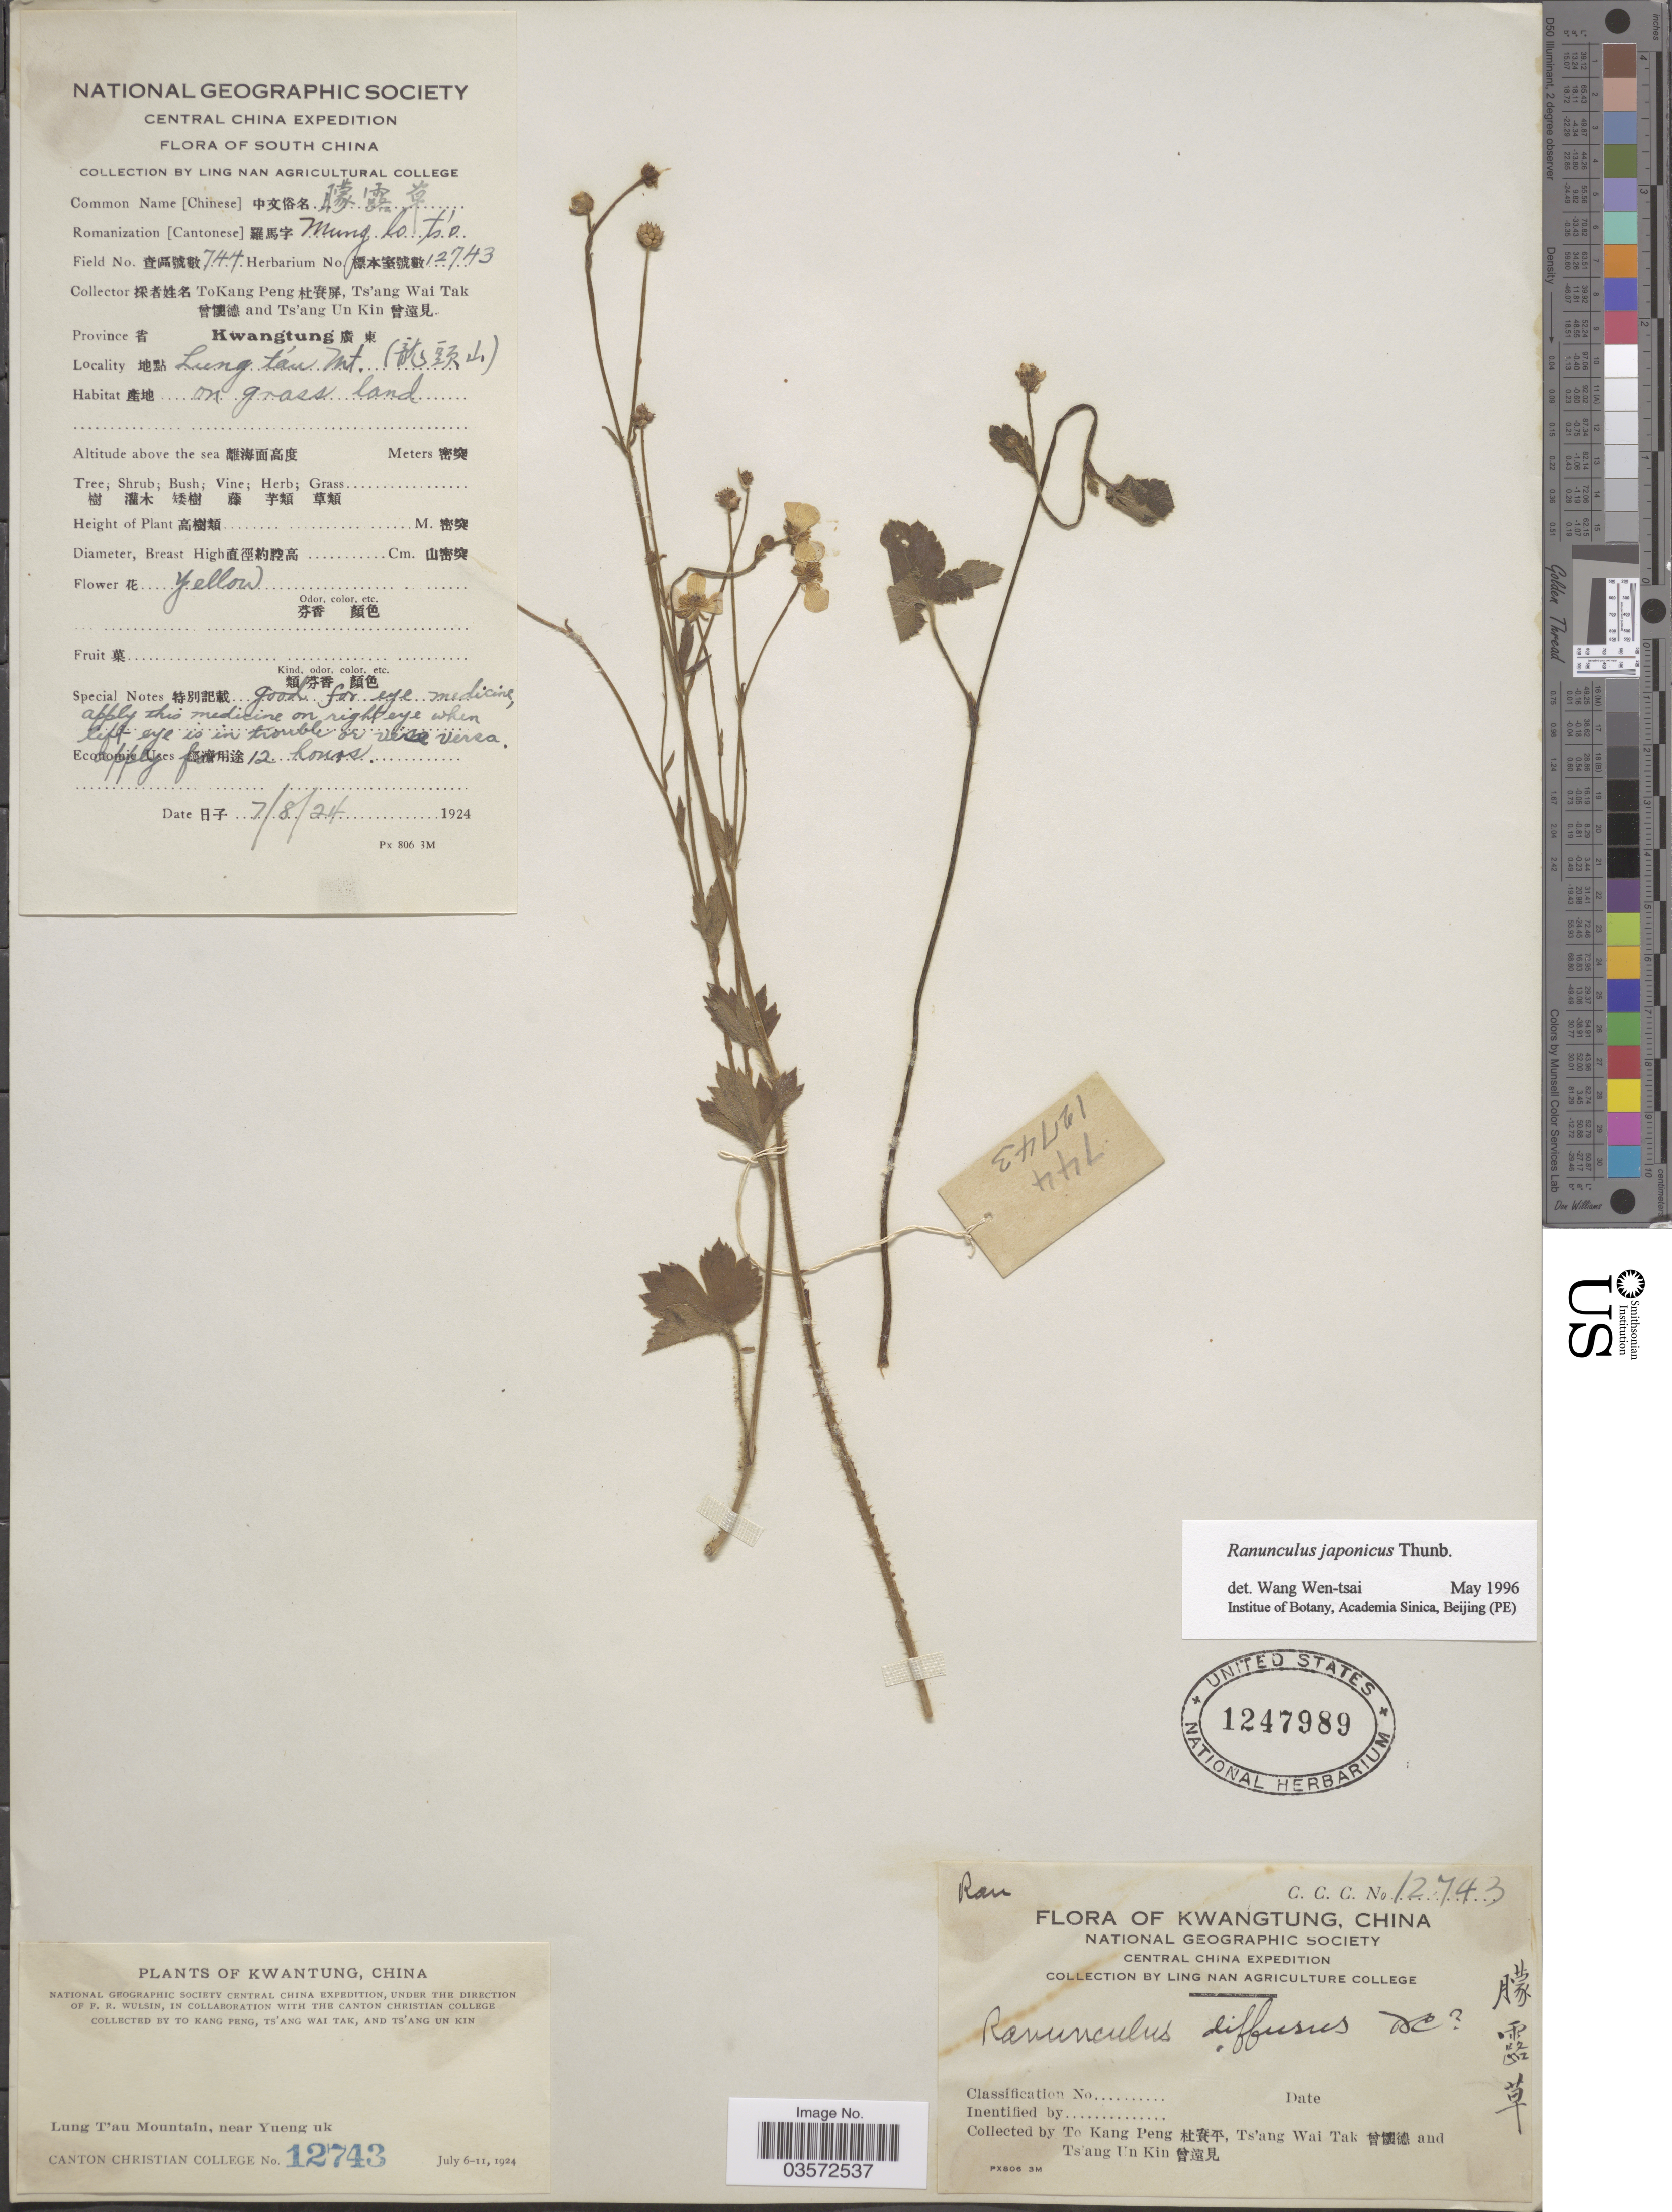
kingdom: Plantae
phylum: Tracheophyta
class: Magnoliopsida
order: Ranunculales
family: Ranunculaceae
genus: Ranunculus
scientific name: Ranunculus japonicus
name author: Thunb.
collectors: Kang Peng To, W. T. Tsang & Ts' Ang Un Kin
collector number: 12743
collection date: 1924-08-07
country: China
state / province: Guangdong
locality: Kwangtung. South China. Lung T'au Mountain, near Yueng uk.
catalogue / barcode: US 1247989